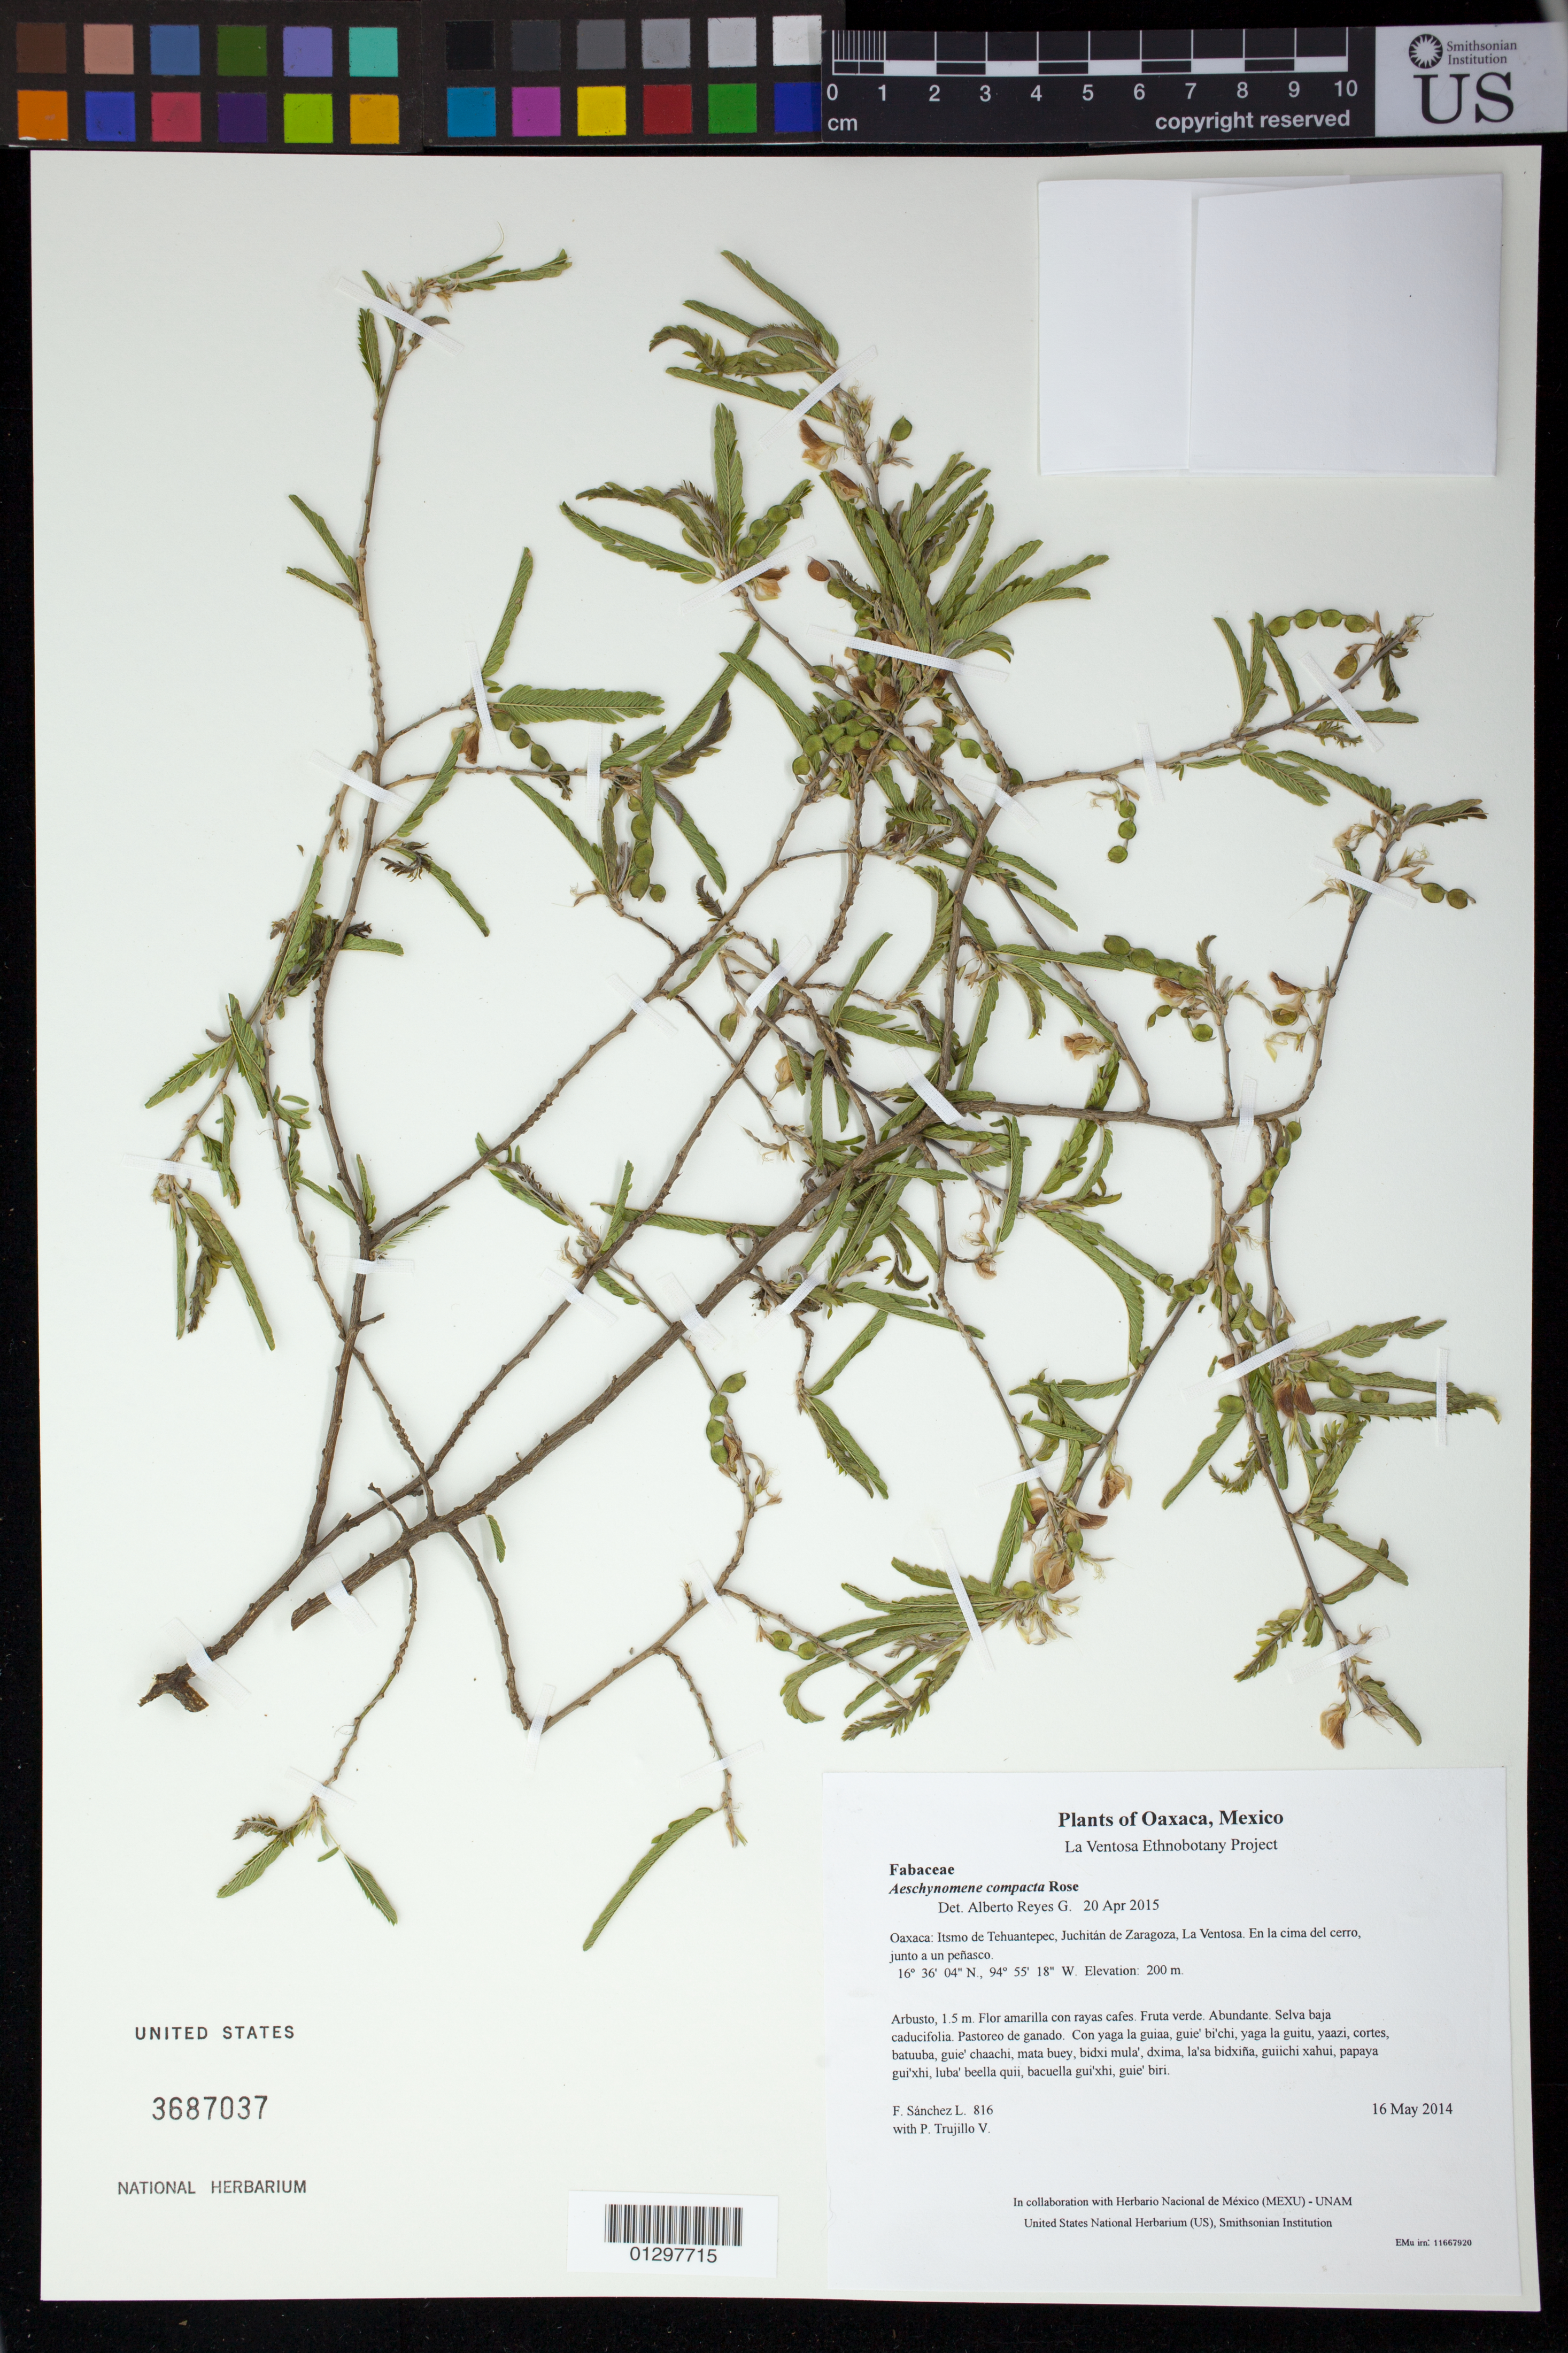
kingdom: Plantae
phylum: Tracheophyta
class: Magnoliopsida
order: Fabales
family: Fabaceae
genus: Aeschynomene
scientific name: Aeschynomene compacta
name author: Rose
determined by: Reyes García, A.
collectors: F. Sánchez L. & P. Trujillo V.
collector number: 816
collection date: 2014-05-16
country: Mexico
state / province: Oaxaca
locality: Itsmo de Tehuantepec, Juchitán de Zaragoza, La Ventosa. En la cima del cerro, junto a un peñasco.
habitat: Selva baja caducifolia. Pastoreo de ganado.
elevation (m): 200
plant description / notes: JEBOT, MEXU, SERO, SIPI, US; Yaga bandaga. 1.5 m. Guie' naguchi ne raya namuu. Cuaananaxhi naga'. Stale.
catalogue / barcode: US 3687037